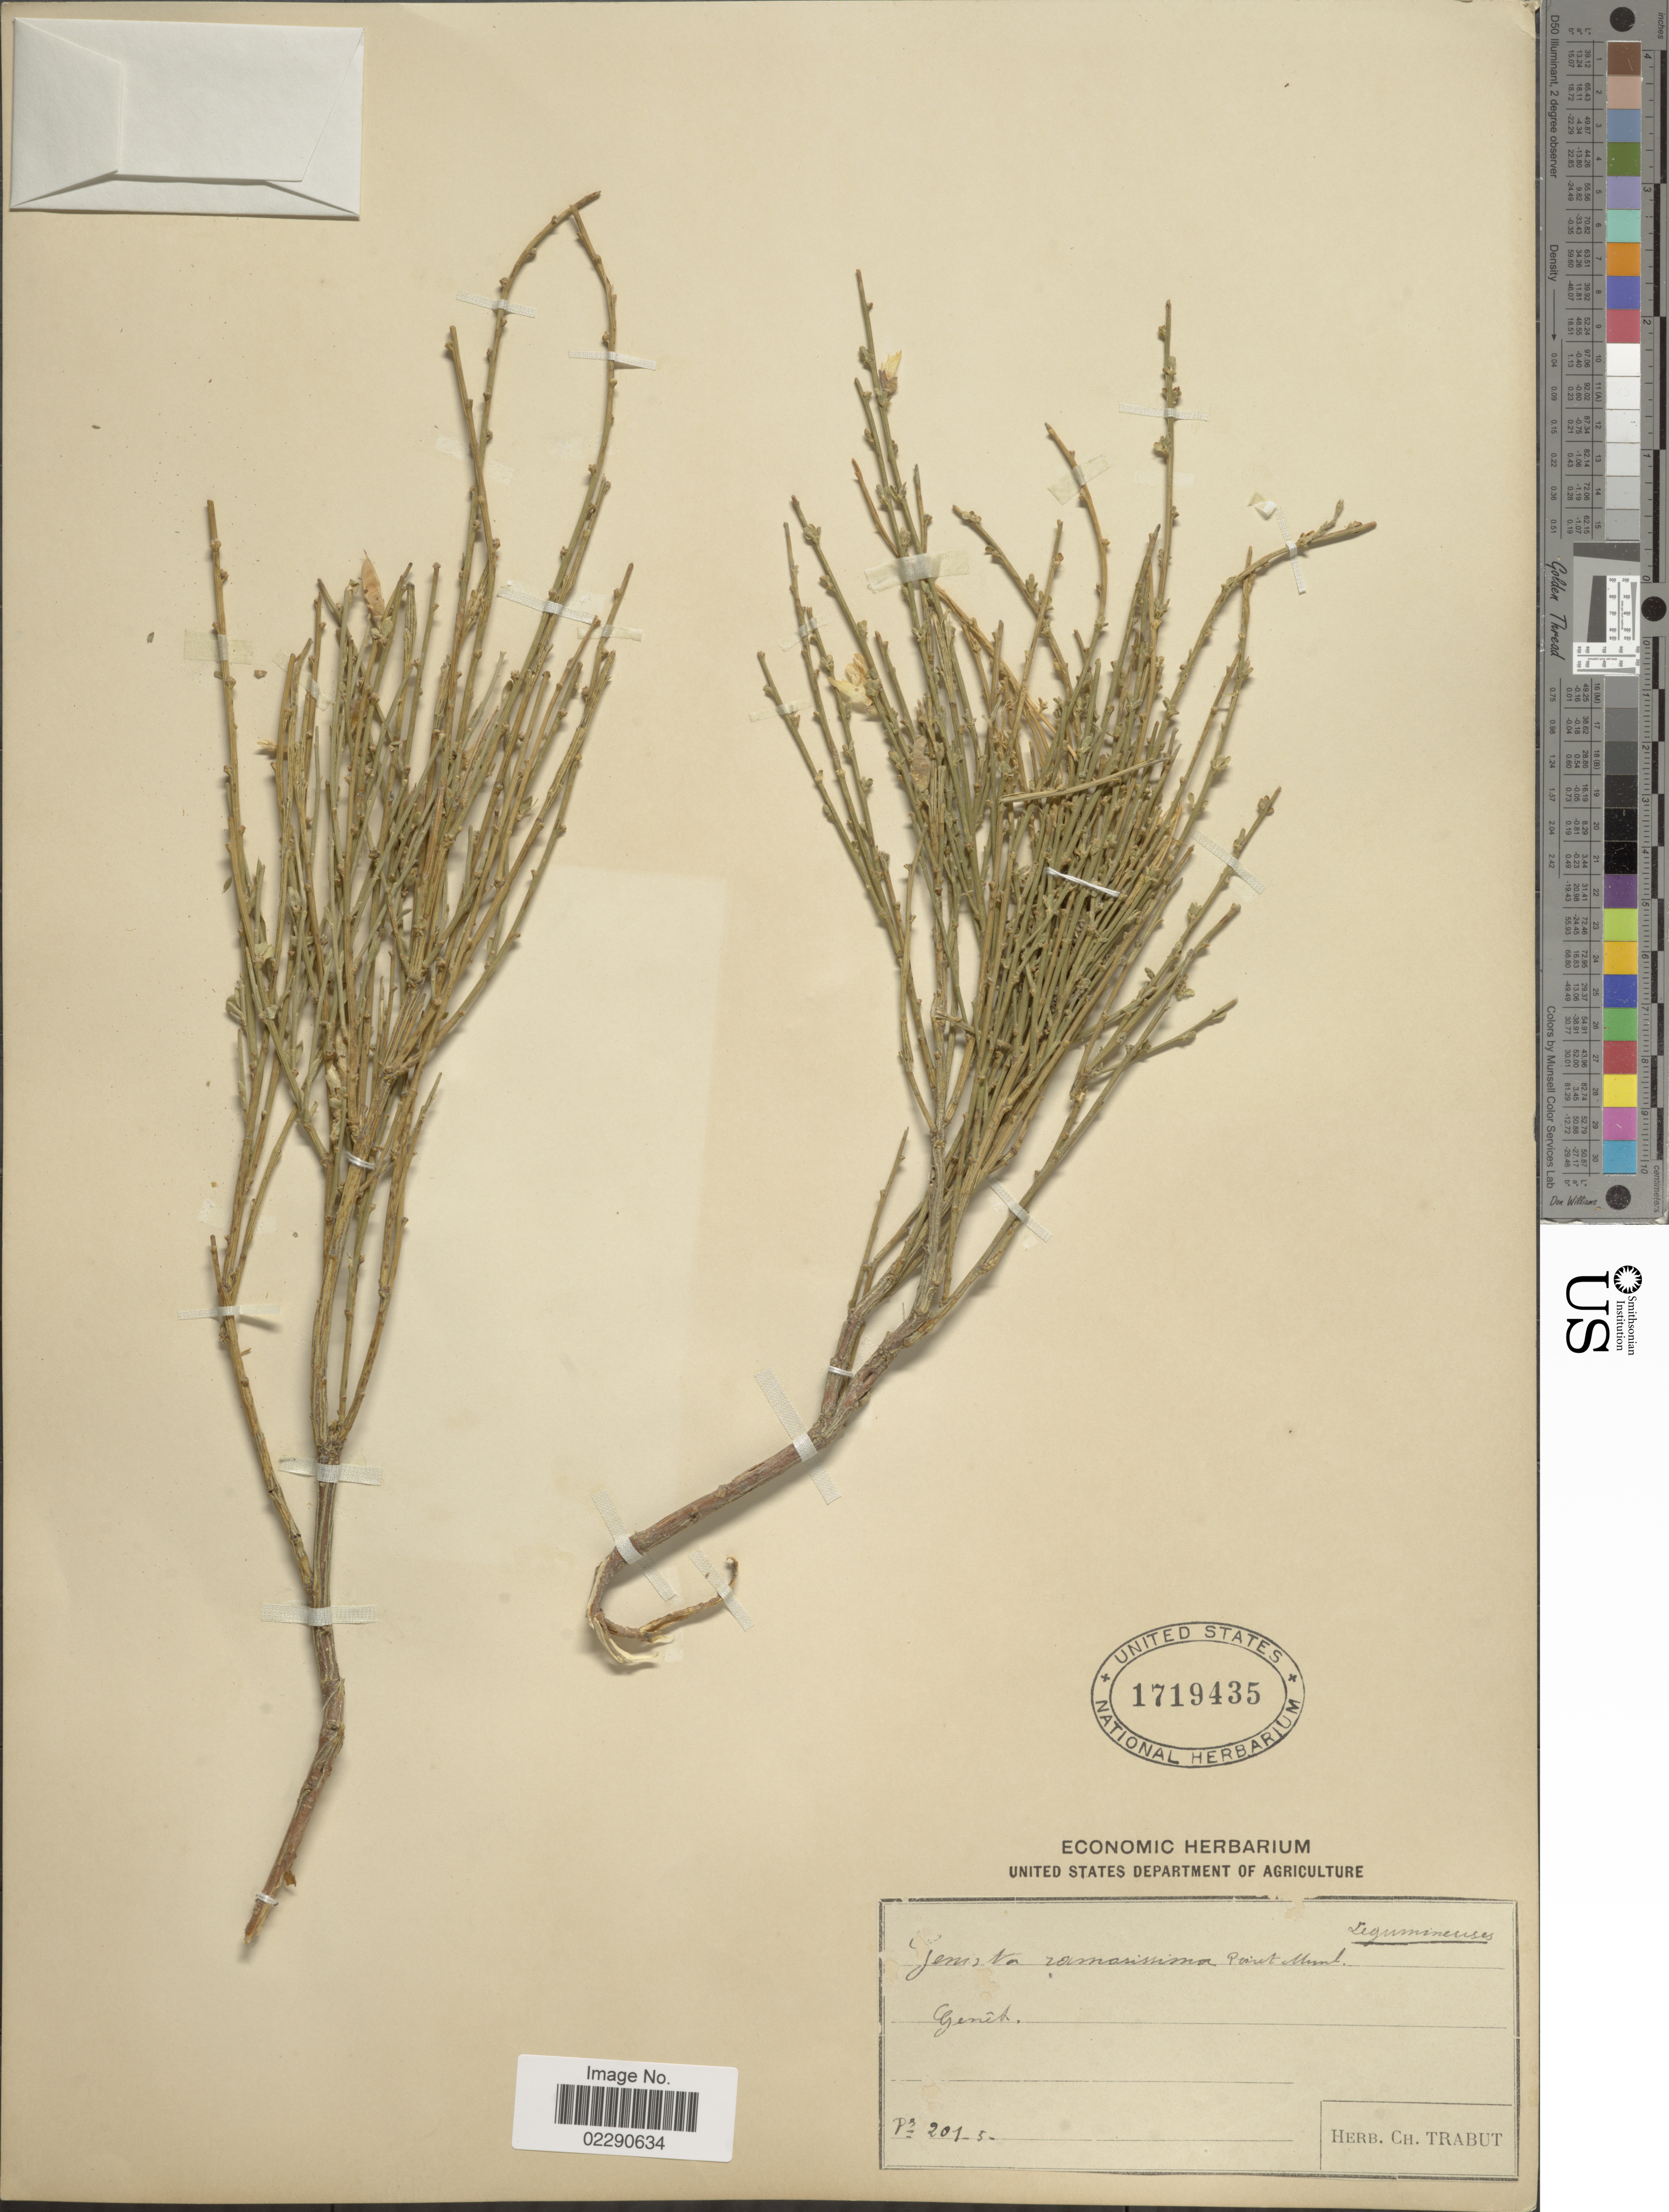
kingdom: Plantae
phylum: Tracheophyta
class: Magnoliopsida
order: Fabales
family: Fabaceae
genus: Genista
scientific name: Genista ramosissima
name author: (Desf.) Poir.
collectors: Ex herb. Ch. Trabut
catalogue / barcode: US 1719435